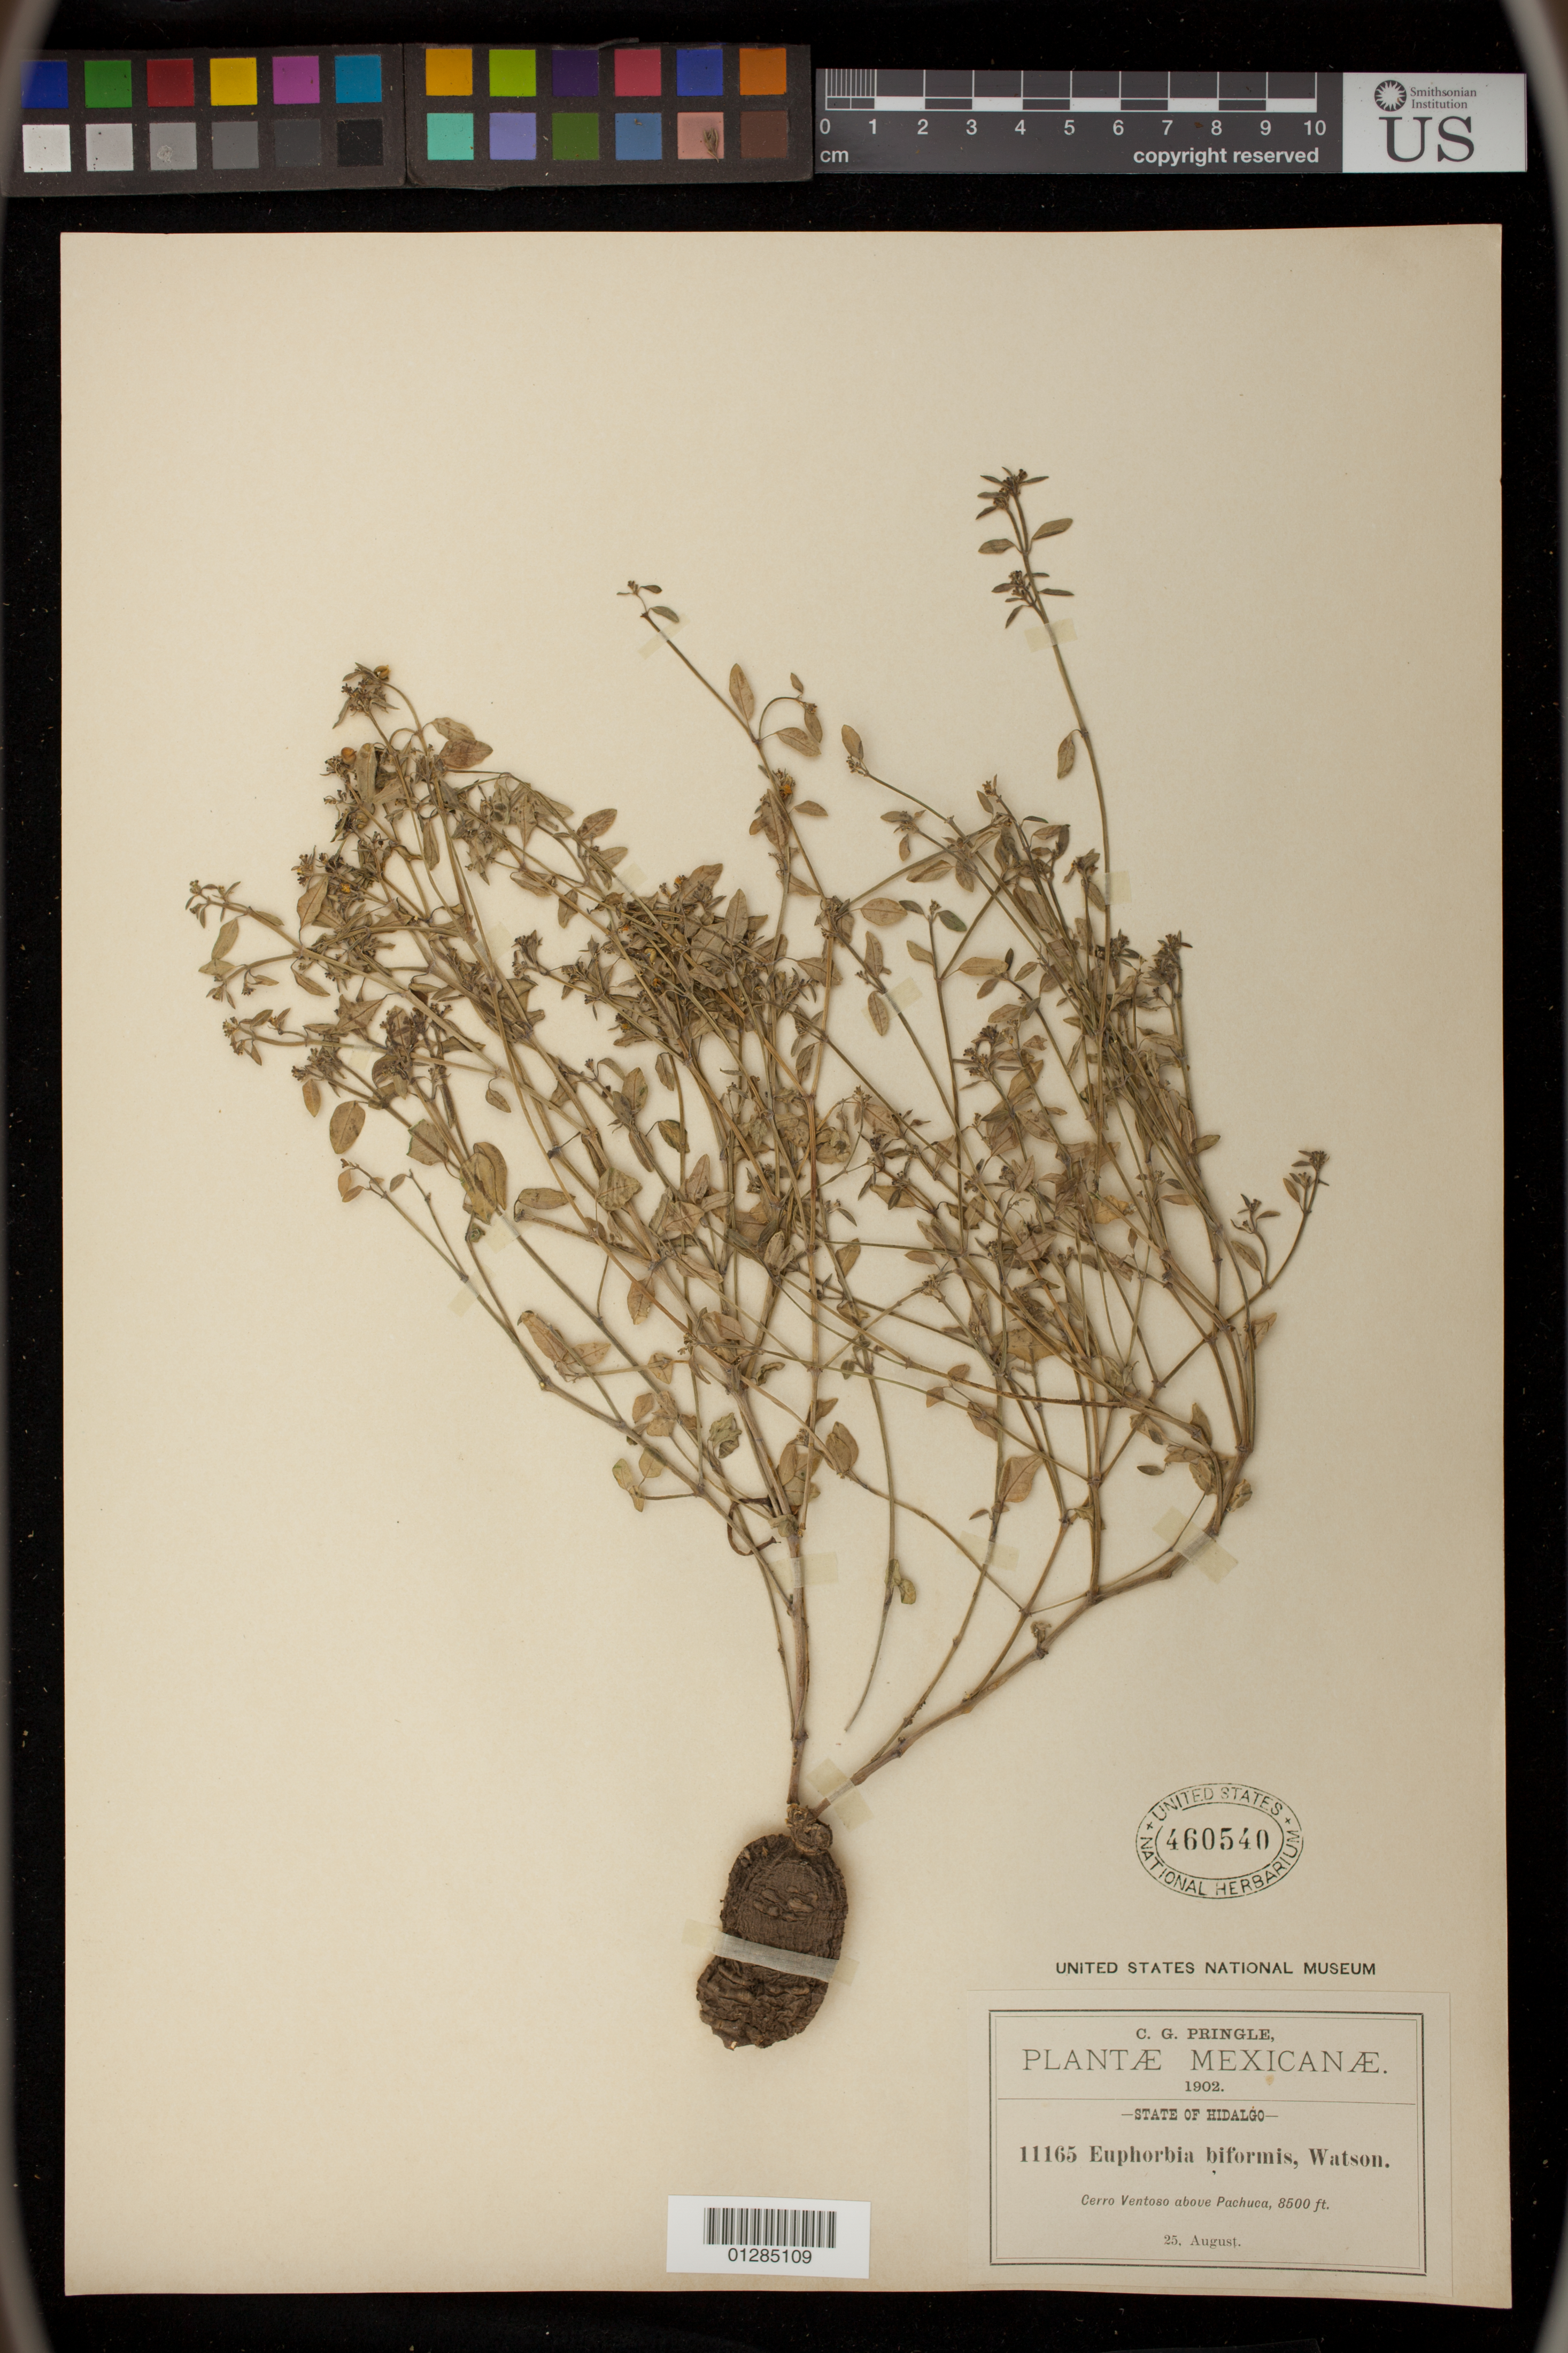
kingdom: Plantae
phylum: Tracheophyta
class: Magnoliopsida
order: Malpighiales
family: Euphorbiaceae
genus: Euphorbia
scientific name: Euphorbia macropus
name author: (Klotzsch & Garcke) Boiss.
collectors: C. G. Pringle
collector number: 11165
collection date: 1902-08-25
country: Mexico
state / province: Hidalgo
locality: Cerro Ventoso above Pachuca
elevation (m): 2591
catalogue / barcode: US 460540